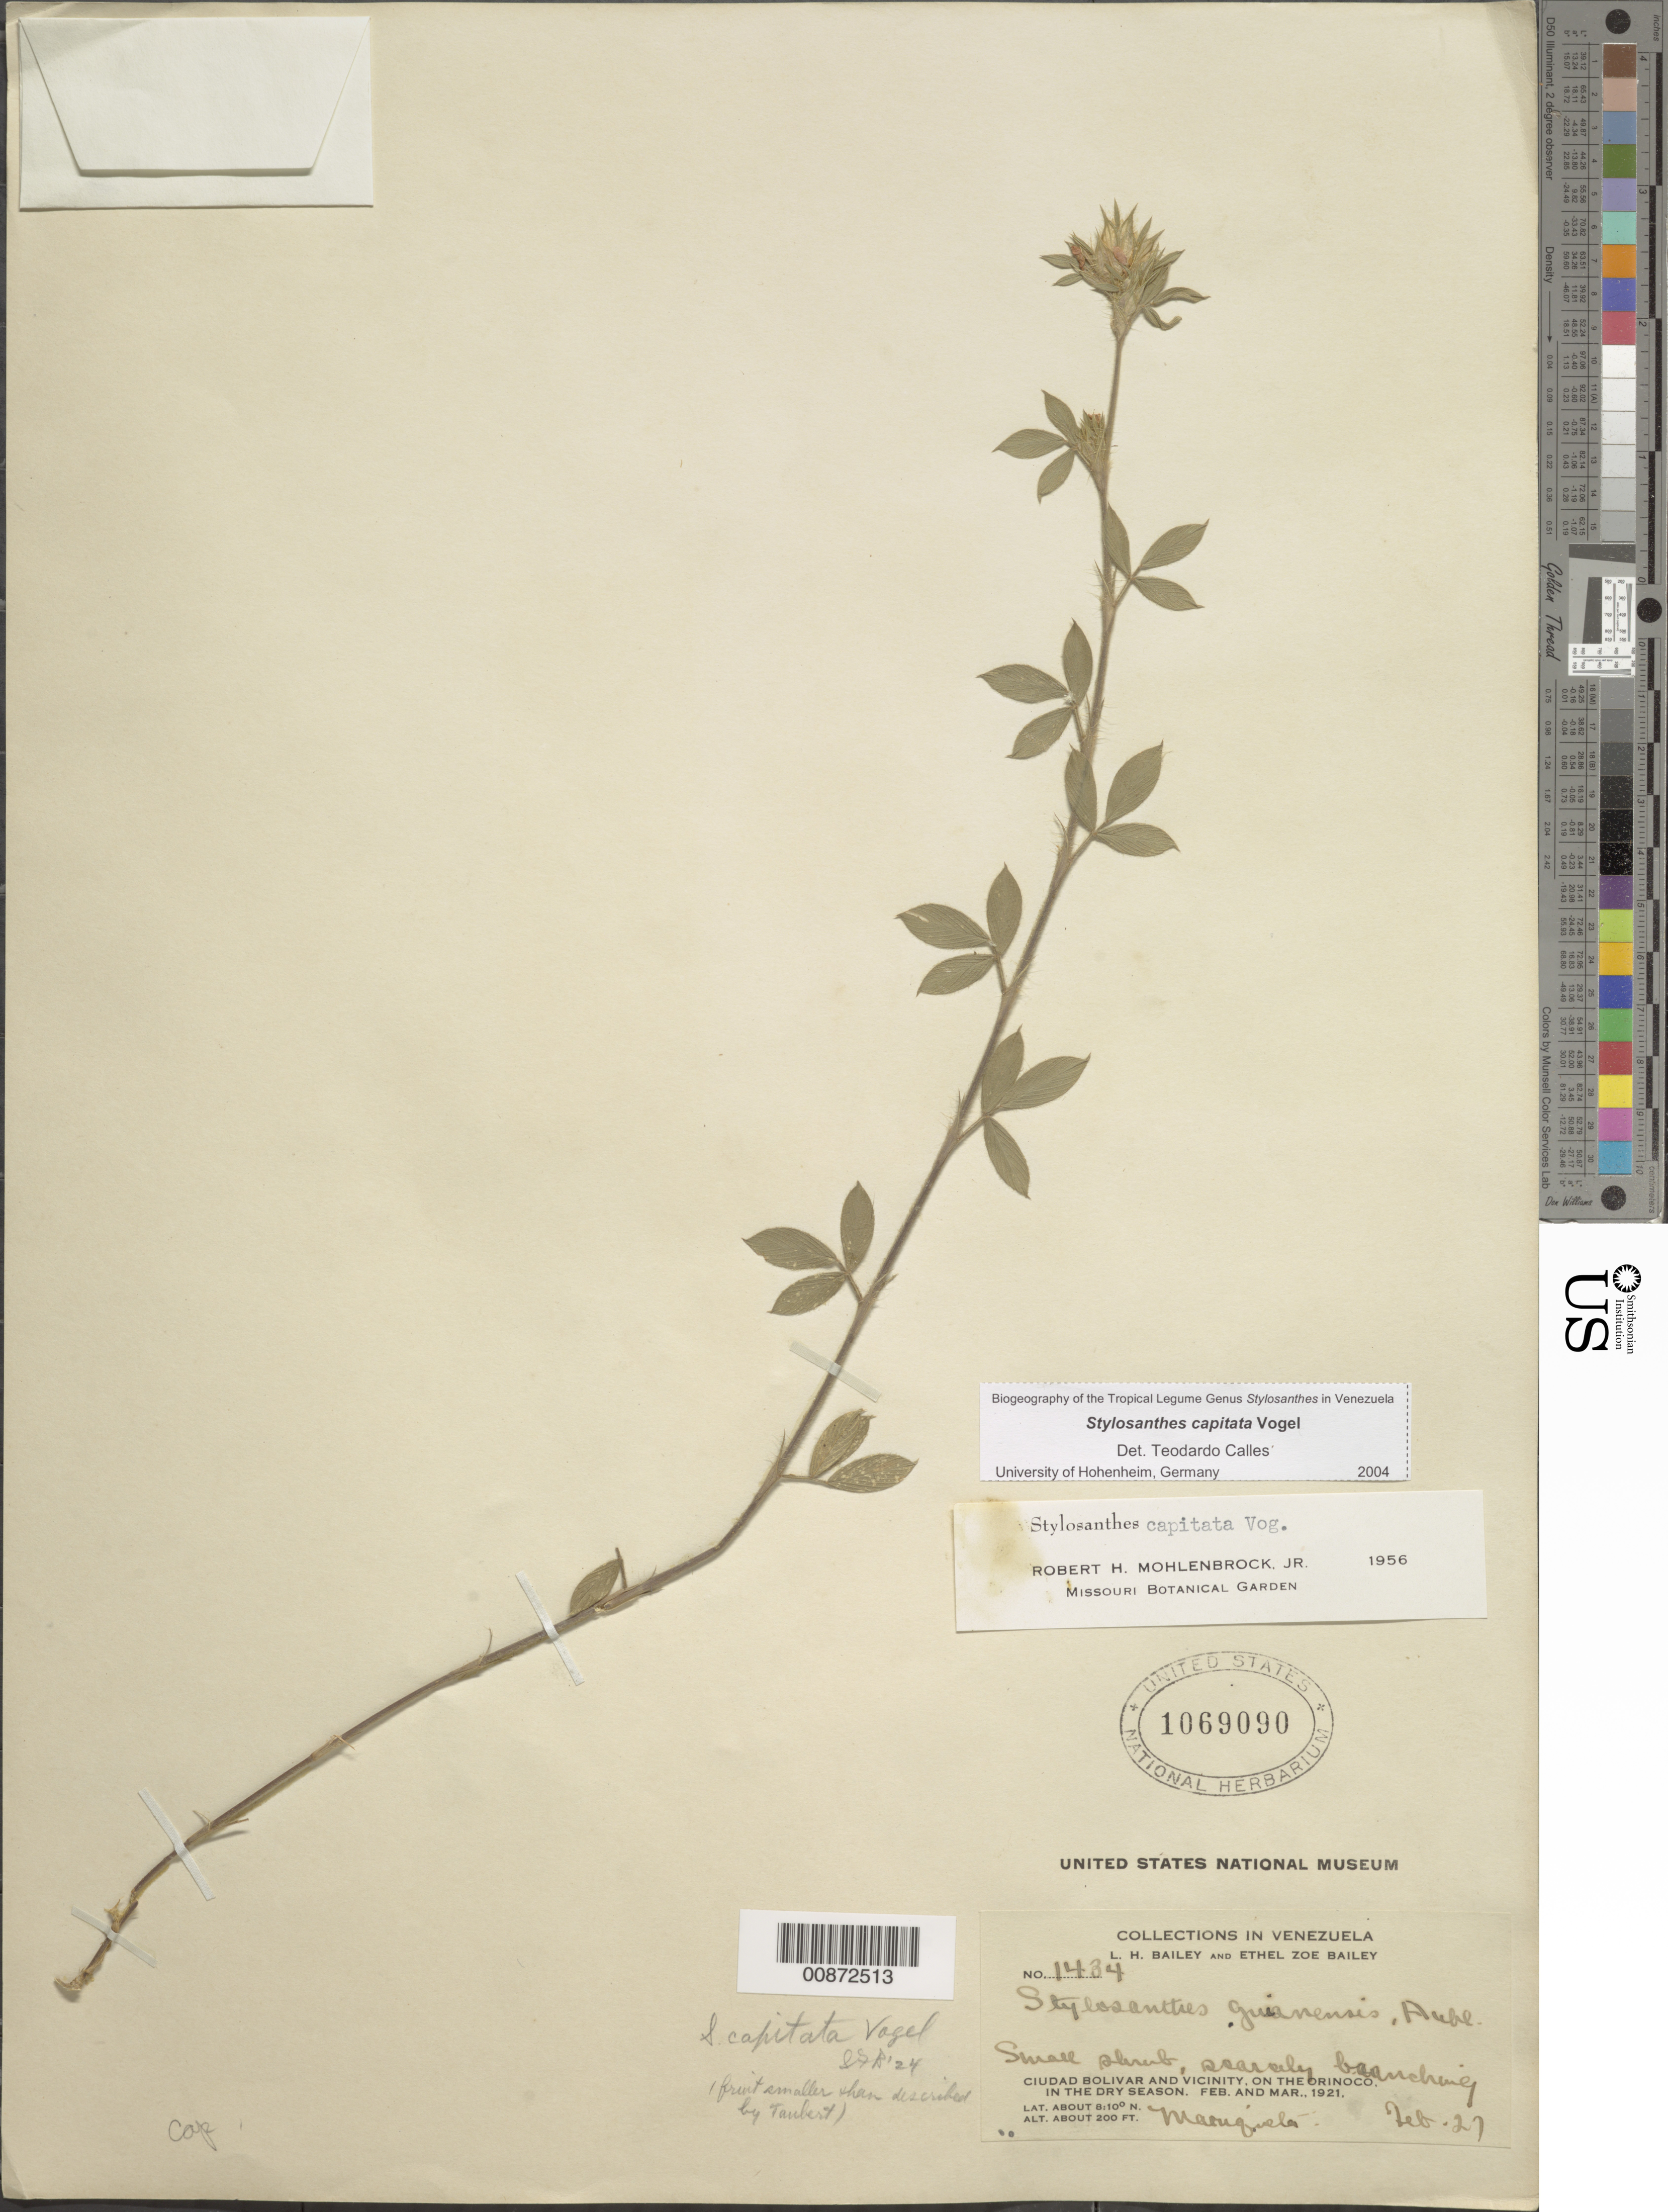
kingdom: Plantae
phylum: Tracheophyta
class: Magnoliopsida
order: Fabales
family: Fabaceae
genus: Stylosanthes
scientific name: Stylosanthes capitata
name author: Vogel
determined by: Calles, T.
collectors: L. H. Bailey & E. Z. Bailey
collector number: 1434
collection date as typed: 27-Feb-21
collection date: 1921-02-27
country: Venezuela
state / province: Bolívar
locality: Ciudad Bolívar and vicinity, Orinoco R.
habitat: Dry season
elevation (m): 61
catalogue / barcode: US 1069090